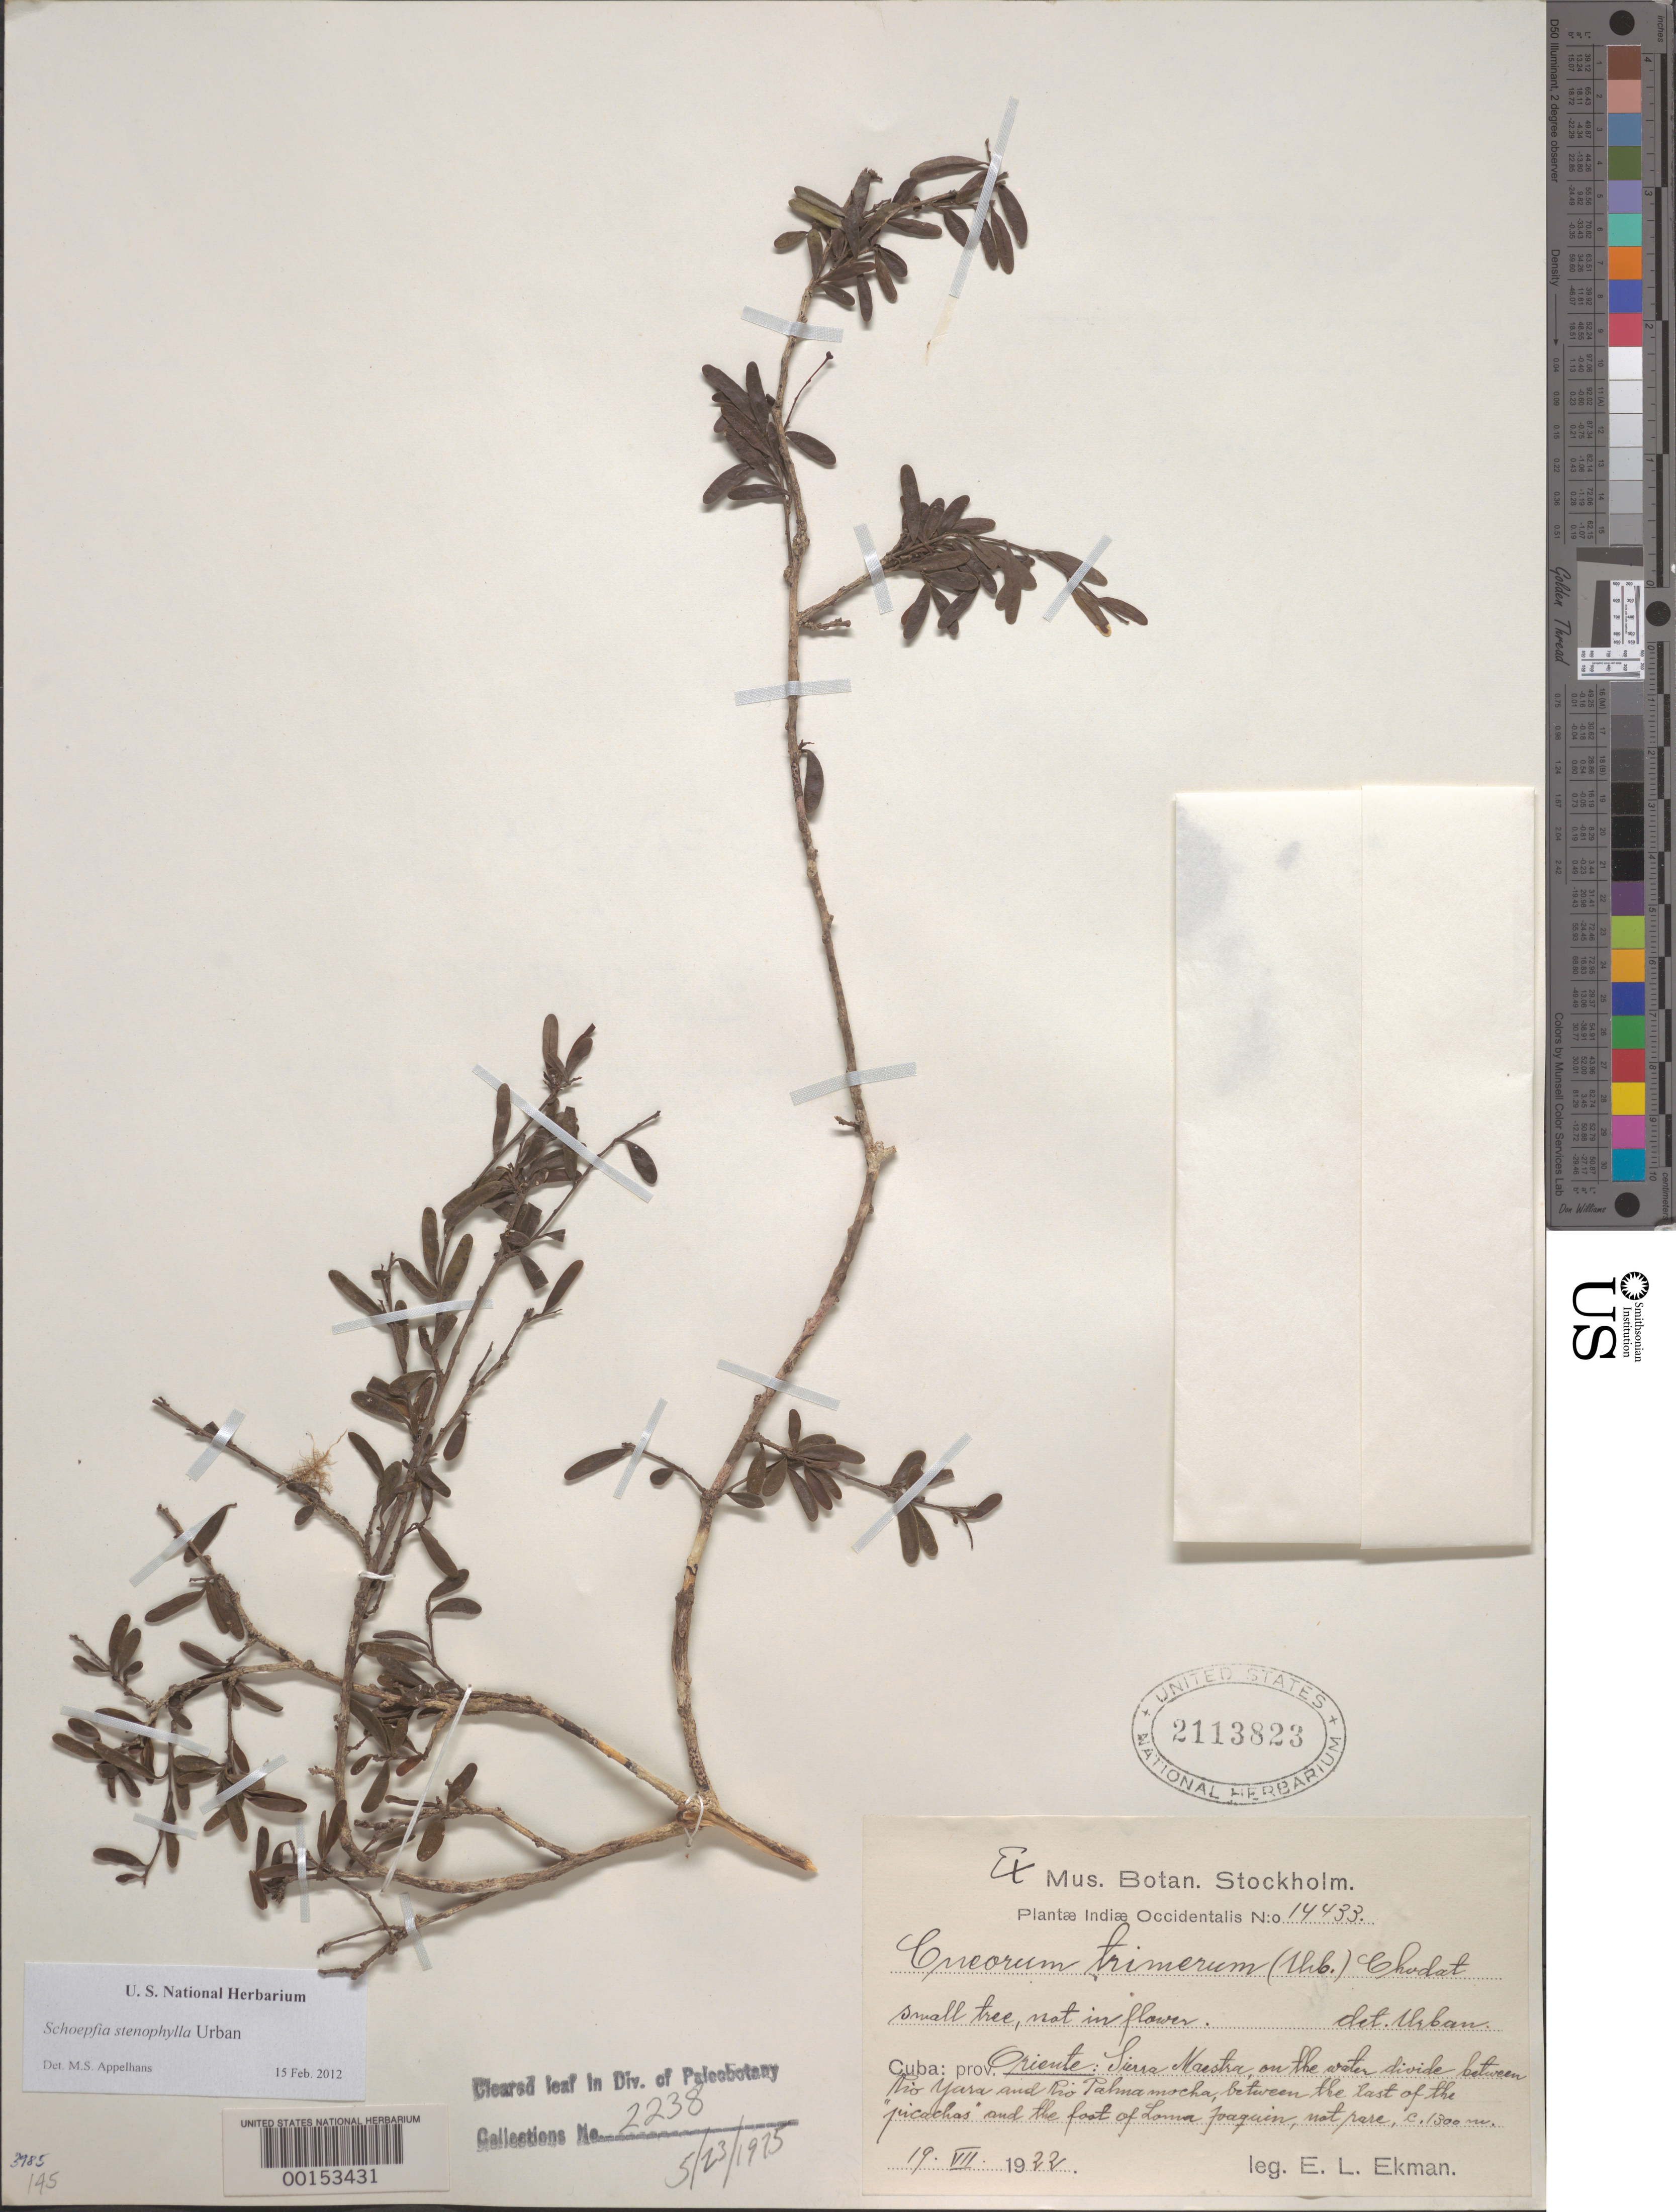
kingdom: Plantae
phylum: Tracheophyta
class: Magnoliopsida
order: Santalales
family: Schoepfiaceae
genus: Schoepfia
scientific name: Schoepfia stenophylla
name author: Urb.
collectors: E. L. Ekman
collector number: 14433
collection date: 1922-07-19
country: Cuba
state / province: Oriente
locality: Indiæ Occidentalis. Sierra Maestra, on the water divide between Rio Yara and Rio Palma mocha [Palmamocha], between the east of the "picachas" and the foot of Loma Joaquin.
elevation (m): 1300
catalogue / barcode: US 2113823